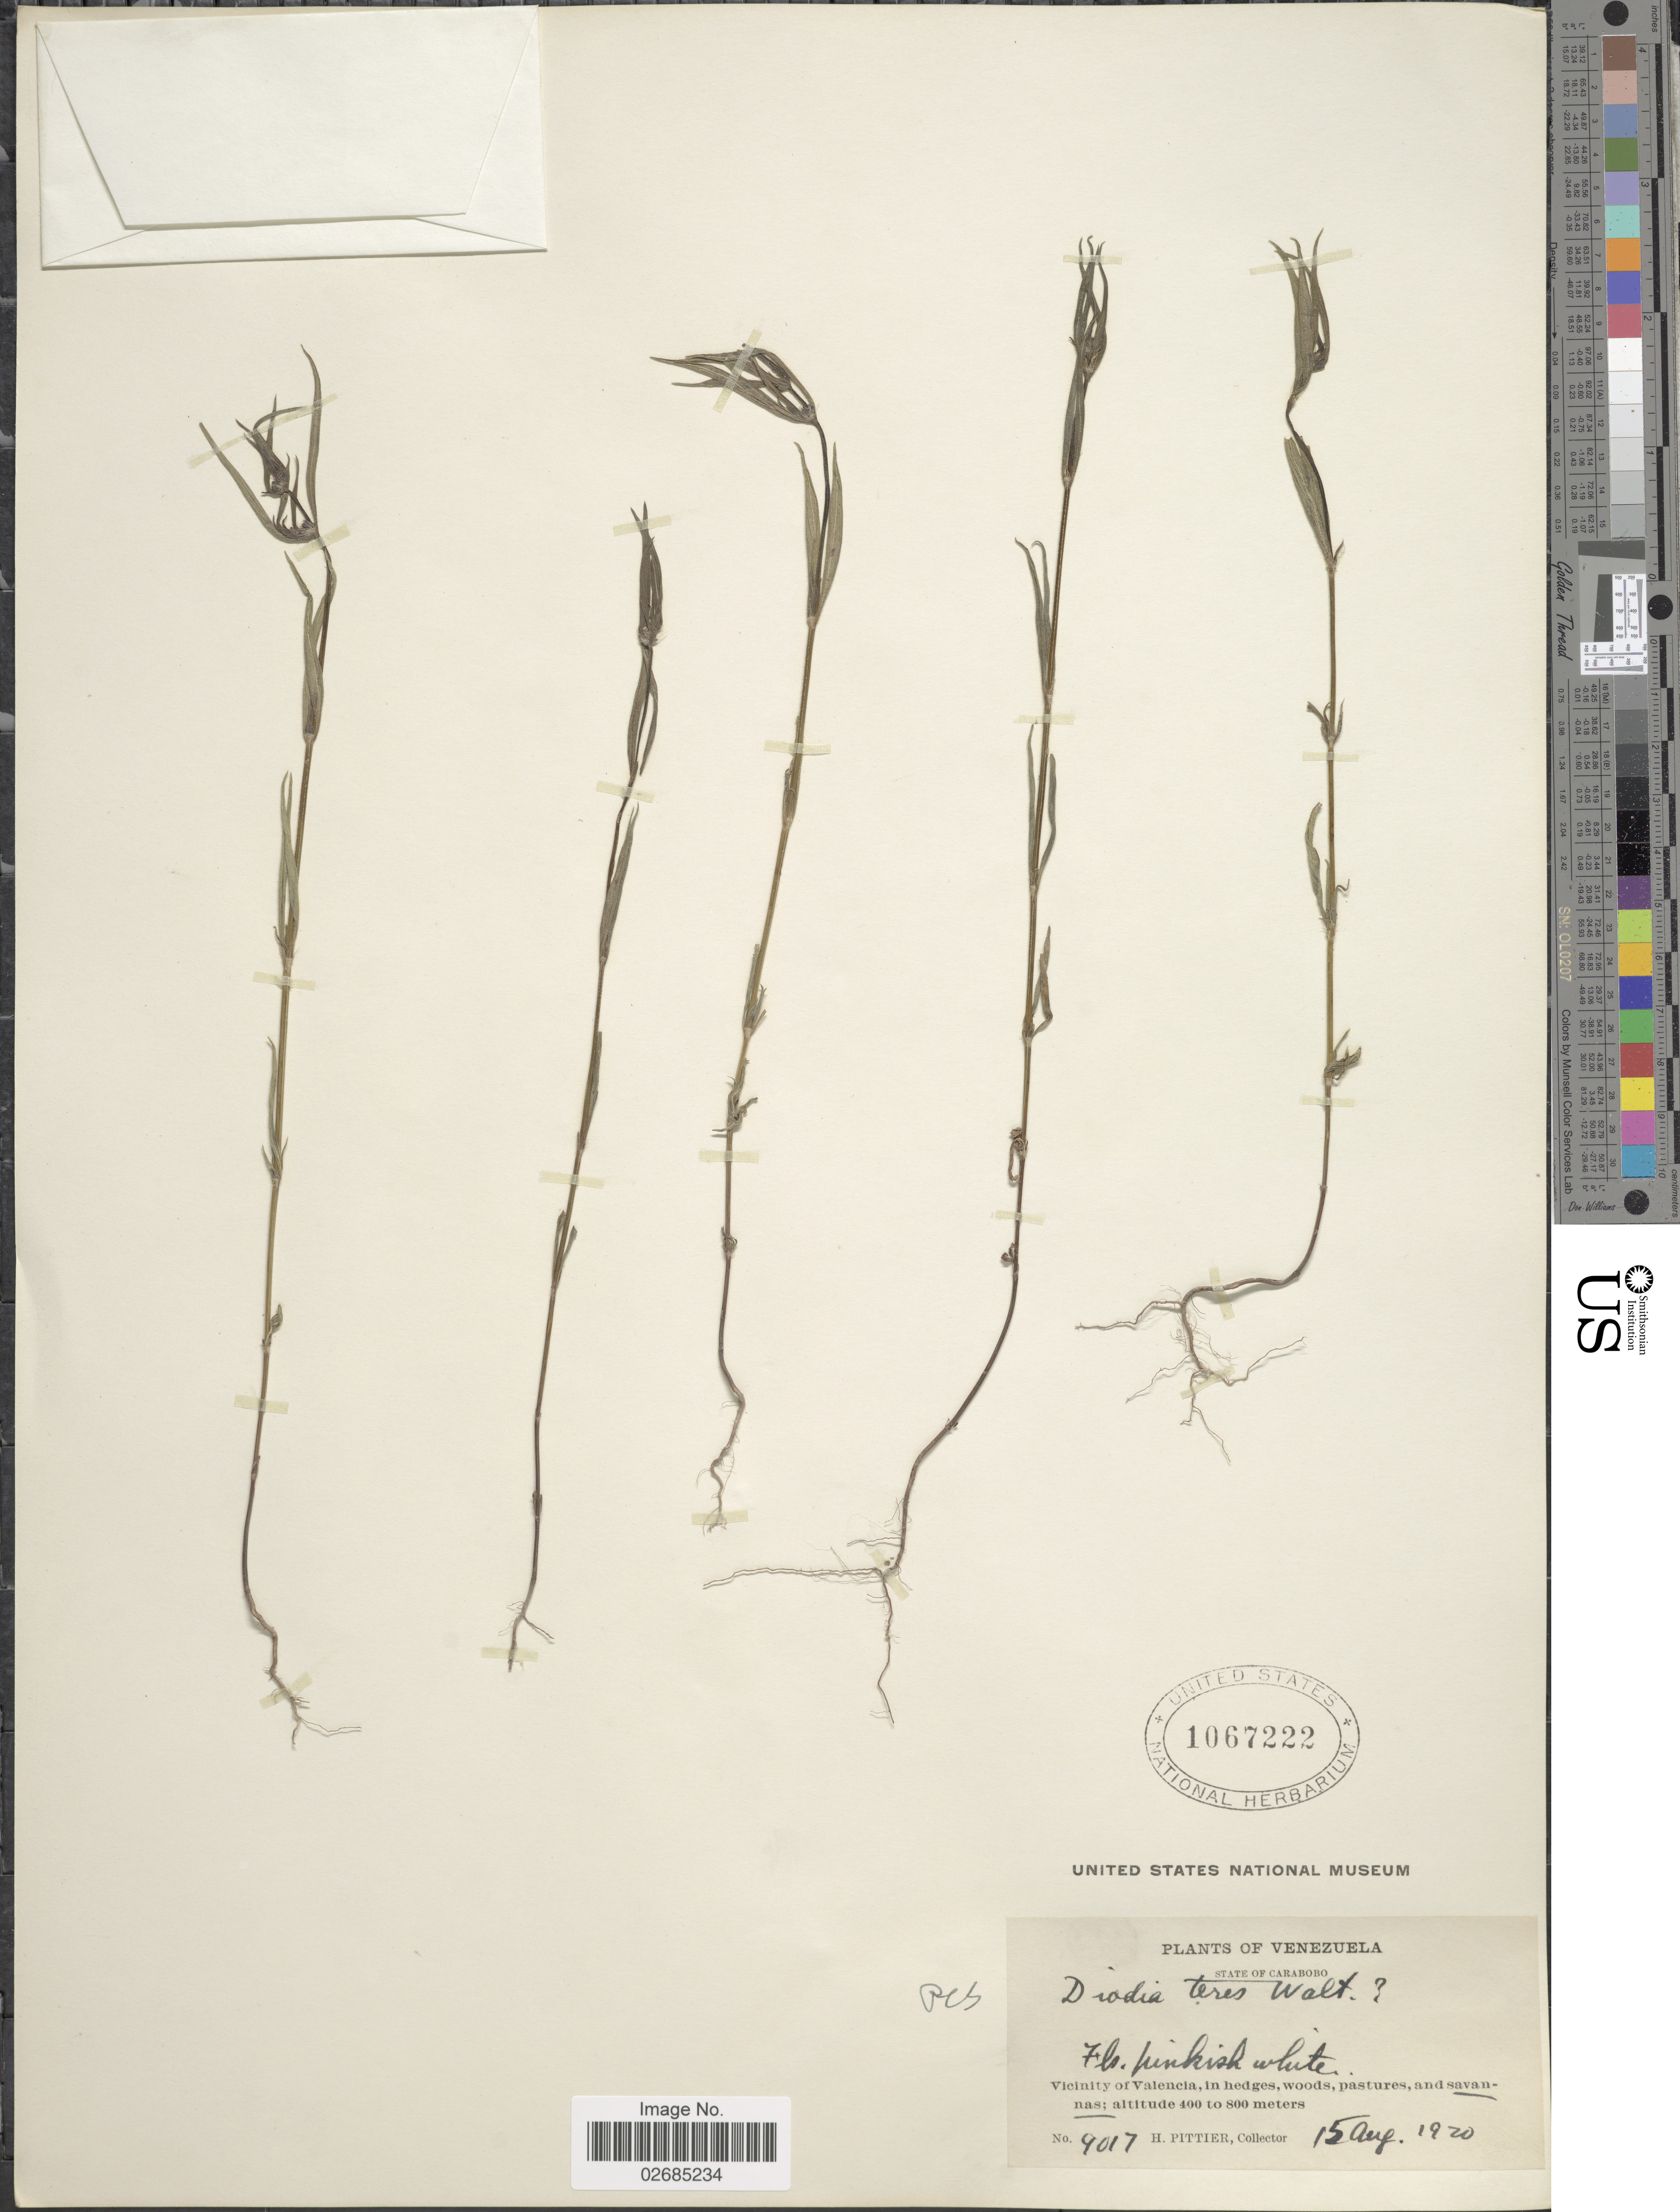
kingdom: Plantae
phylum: Tracheophyta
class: Magnoliopsida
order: Gentianales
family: Rubiaceae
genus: Diodia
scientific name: Diodia teres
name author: Walter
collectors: H. F. Pittier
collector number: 9017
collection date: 1920-08-15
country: Venezuela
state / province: Carabobo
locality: Vicinity of Valencia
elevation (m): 400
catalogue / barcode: US 1067222